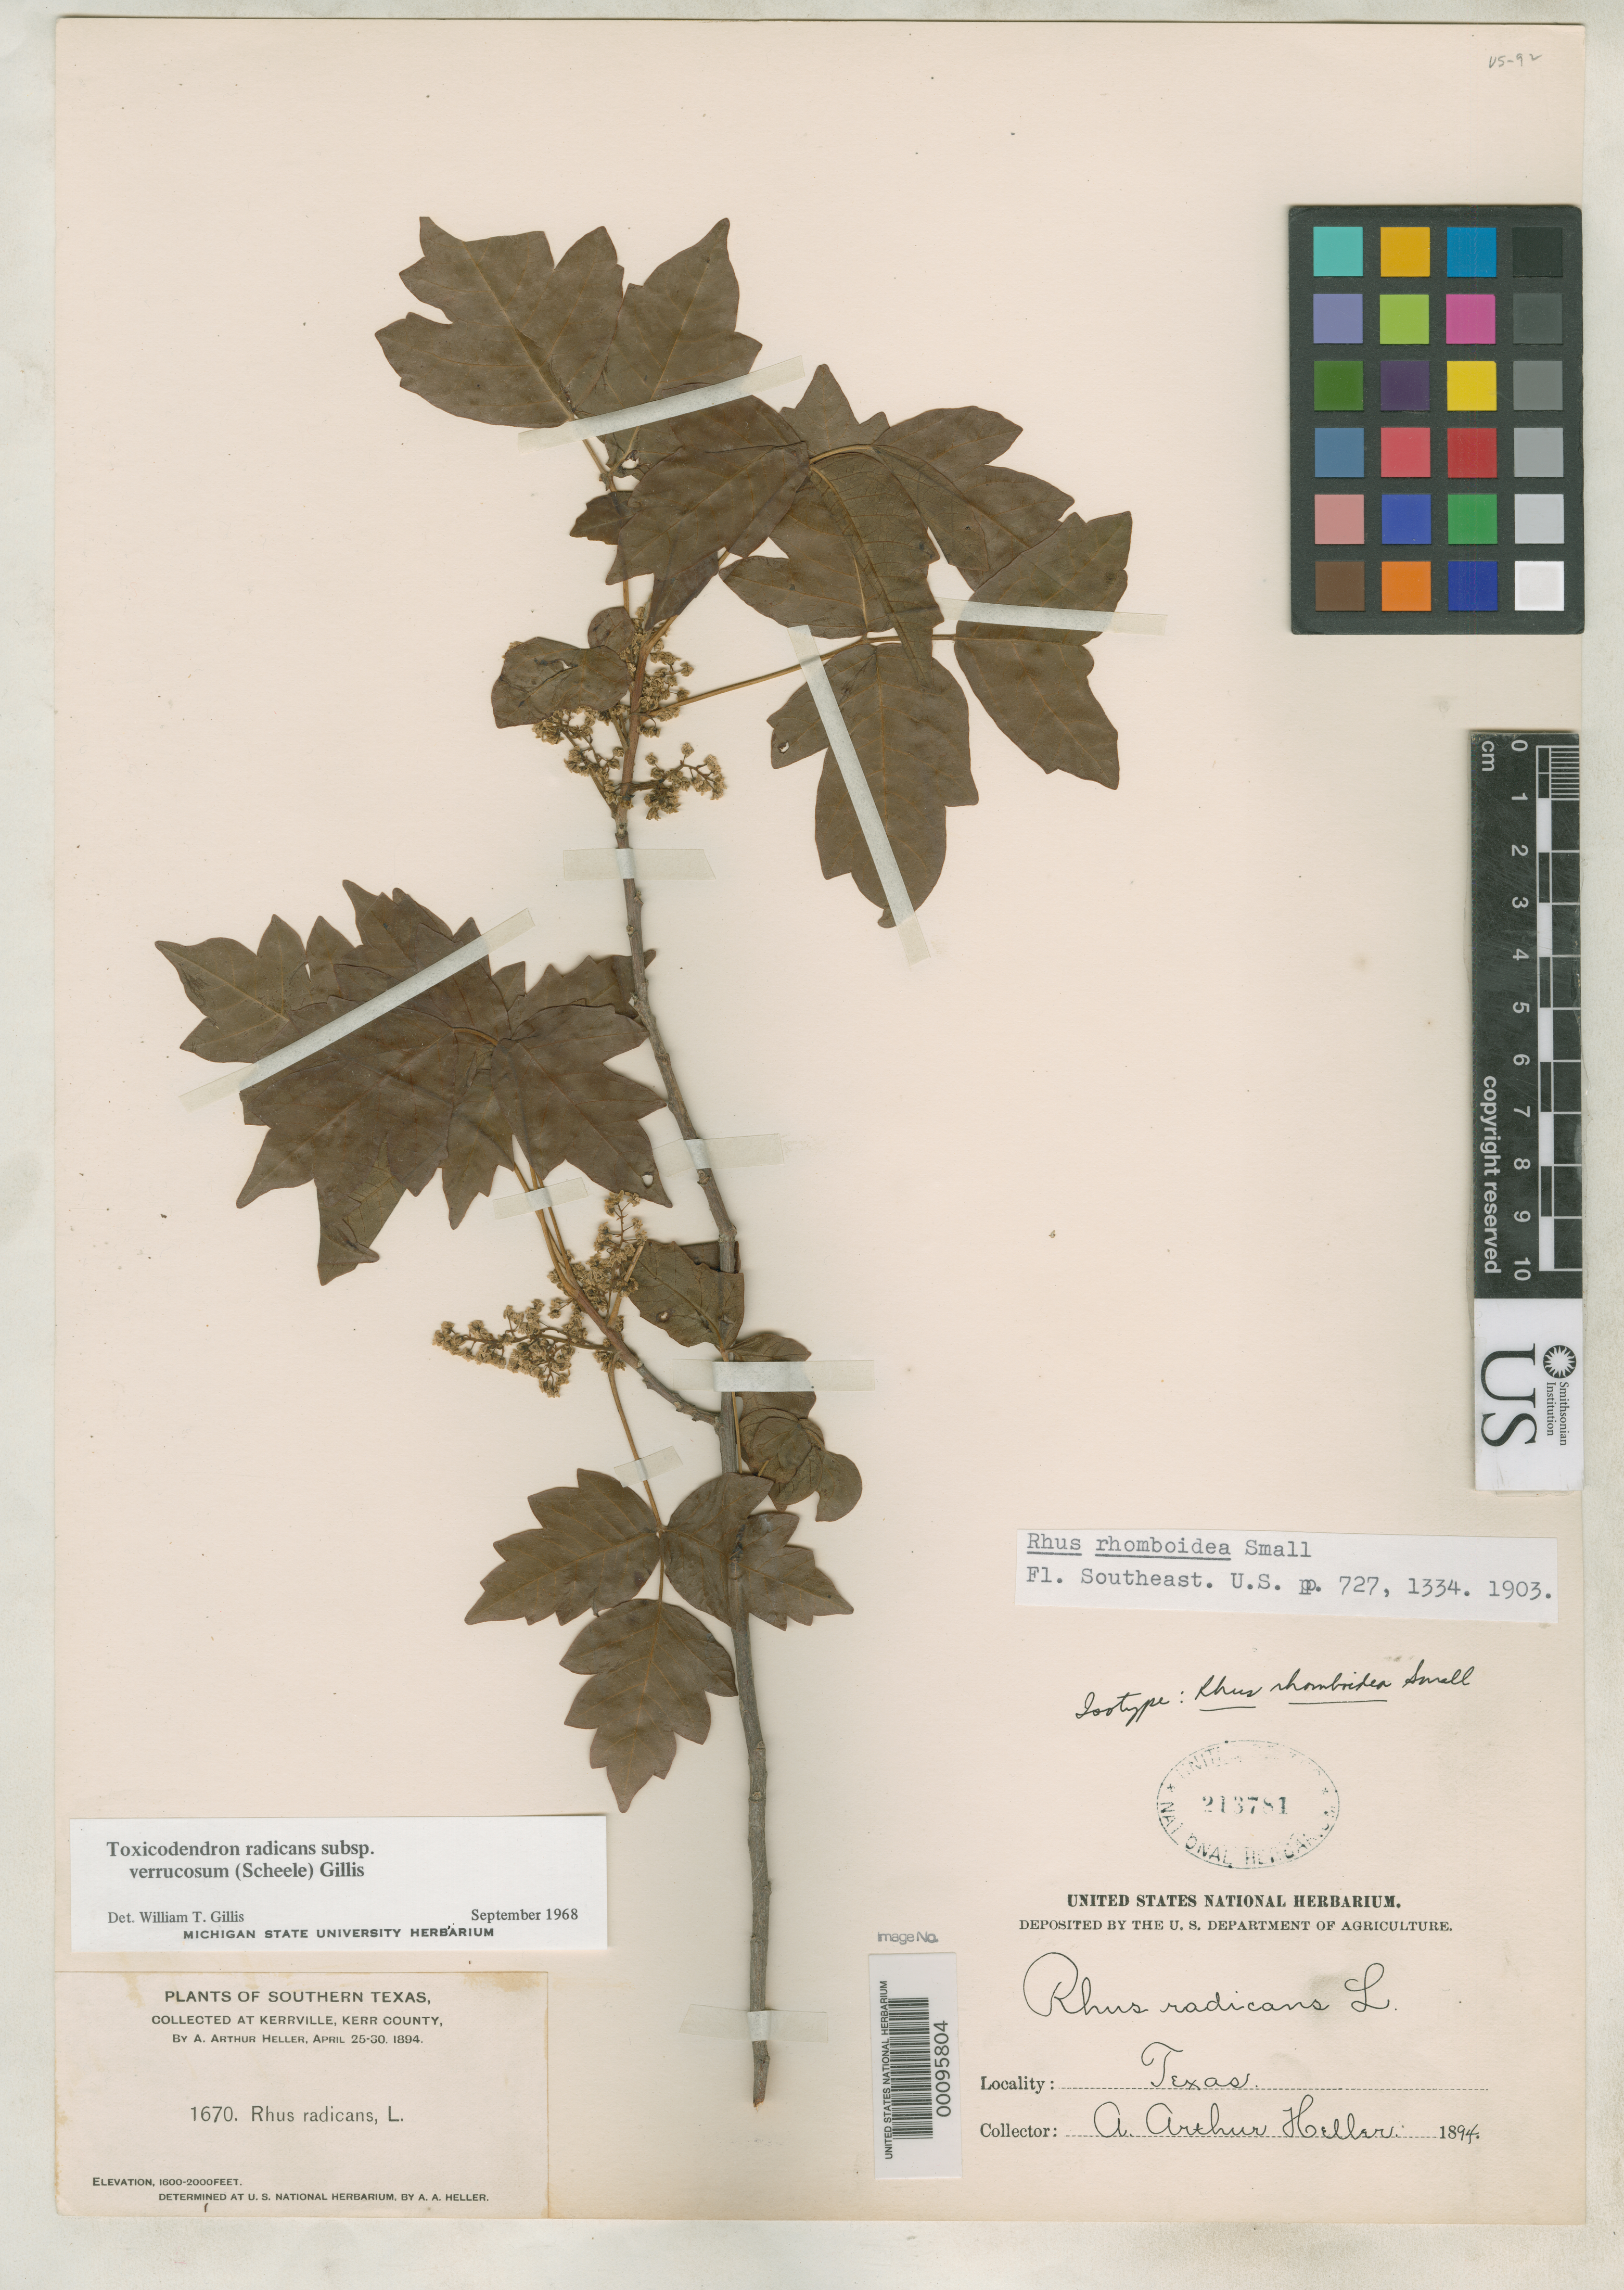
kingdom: Plantae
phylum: Tracheophyta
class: Magnoliopsida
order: Sapindales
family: Anacardiaceae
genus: Rhus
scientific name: Rhus rhomboidea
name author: Small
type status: Isotype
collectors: A. A. Heller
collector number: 1670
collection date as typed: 25 Apr 1894 to 30 Apr 1894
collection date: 1894-04-25/1894-04-30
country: United States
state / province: Texas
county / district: Kerr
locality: Kerrville.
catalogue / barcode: US 213781